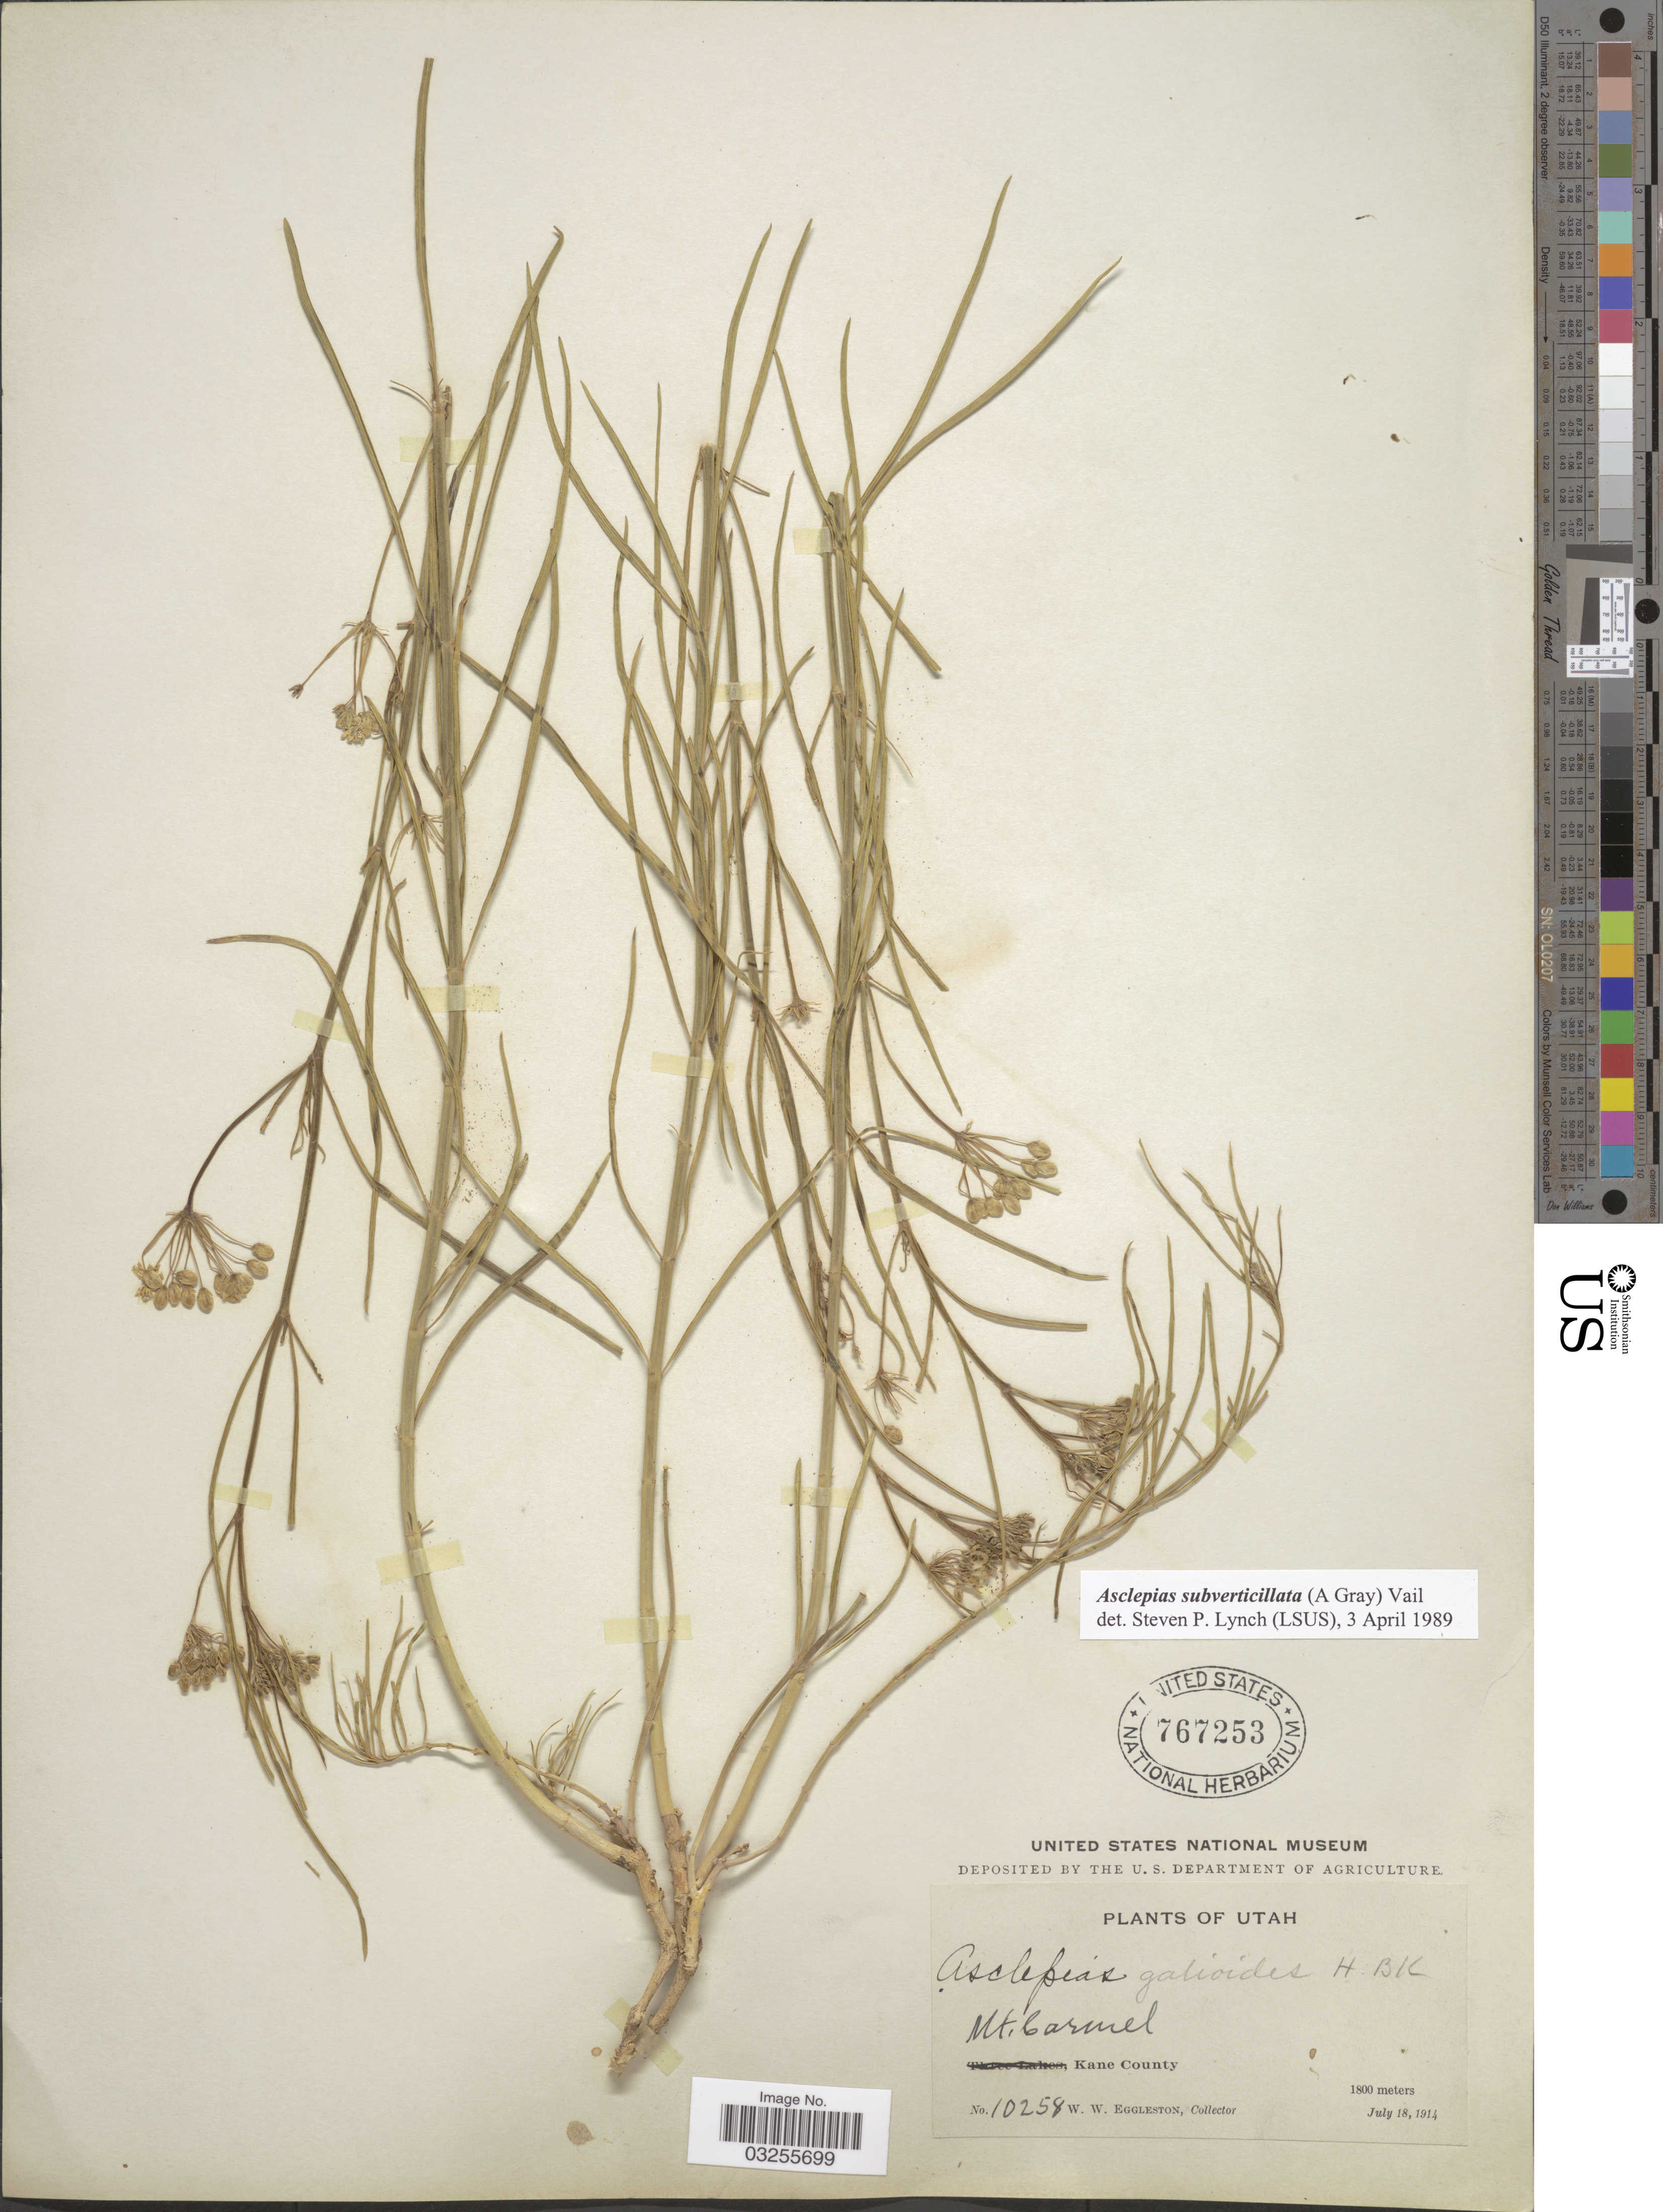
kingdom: Plantae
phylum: Tracheophyta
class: Magnoliopsida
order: Gentianales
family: Apocynaceae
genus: Asclepias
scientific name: Asclepias subverticillata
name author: (A. Gray) Vail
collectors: W. W. Eggleston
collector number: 10258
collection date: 1914-07-18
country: United States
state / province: Utah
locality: Mt. Carmel. Kane County.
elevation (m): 1800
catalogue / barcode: US 767253